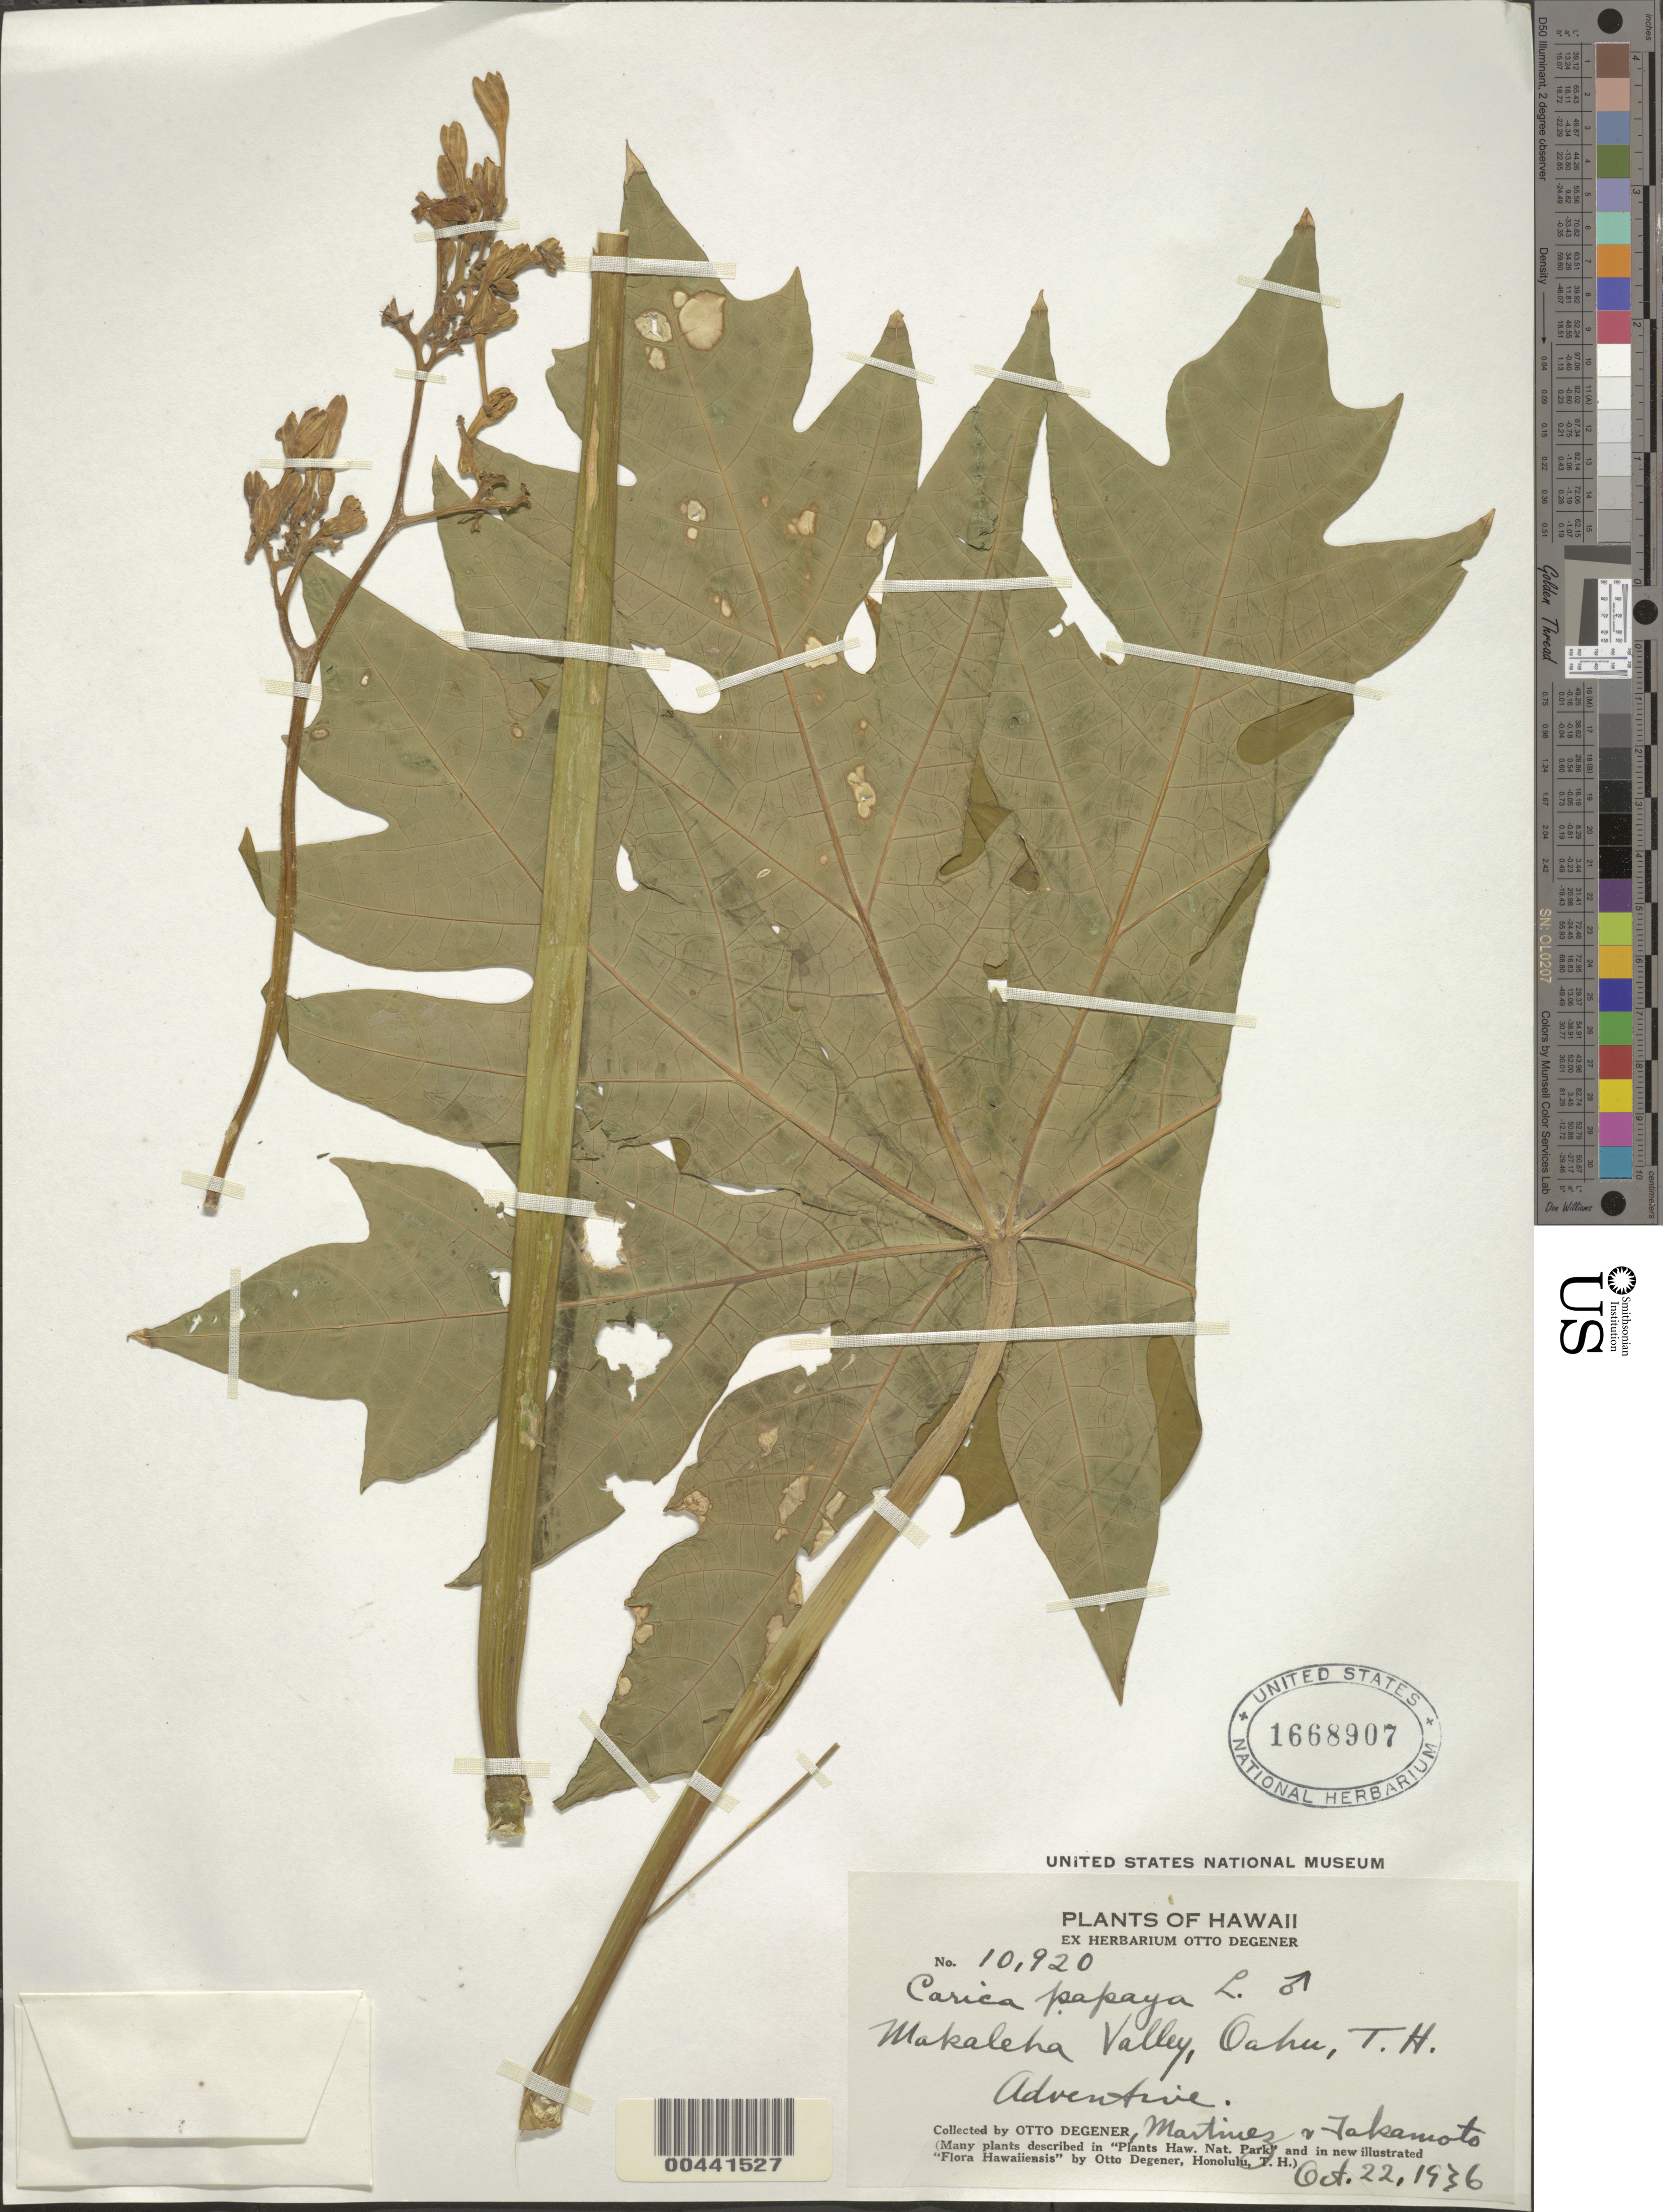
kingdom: Plantae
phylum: Tracheophyta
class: Magnoliopsida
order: Brassicales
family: Caricaceae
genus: Carica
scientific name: Carica papaya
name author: L.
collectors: O. Degener, -- Martinez & -. Takamoto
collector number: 10920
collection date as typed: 22 Oct 1936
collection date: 1936-10-22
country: United States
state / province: Hawaii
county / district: Honolulu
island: Oahu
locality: Makaleha Valley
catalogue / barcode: US 1668907